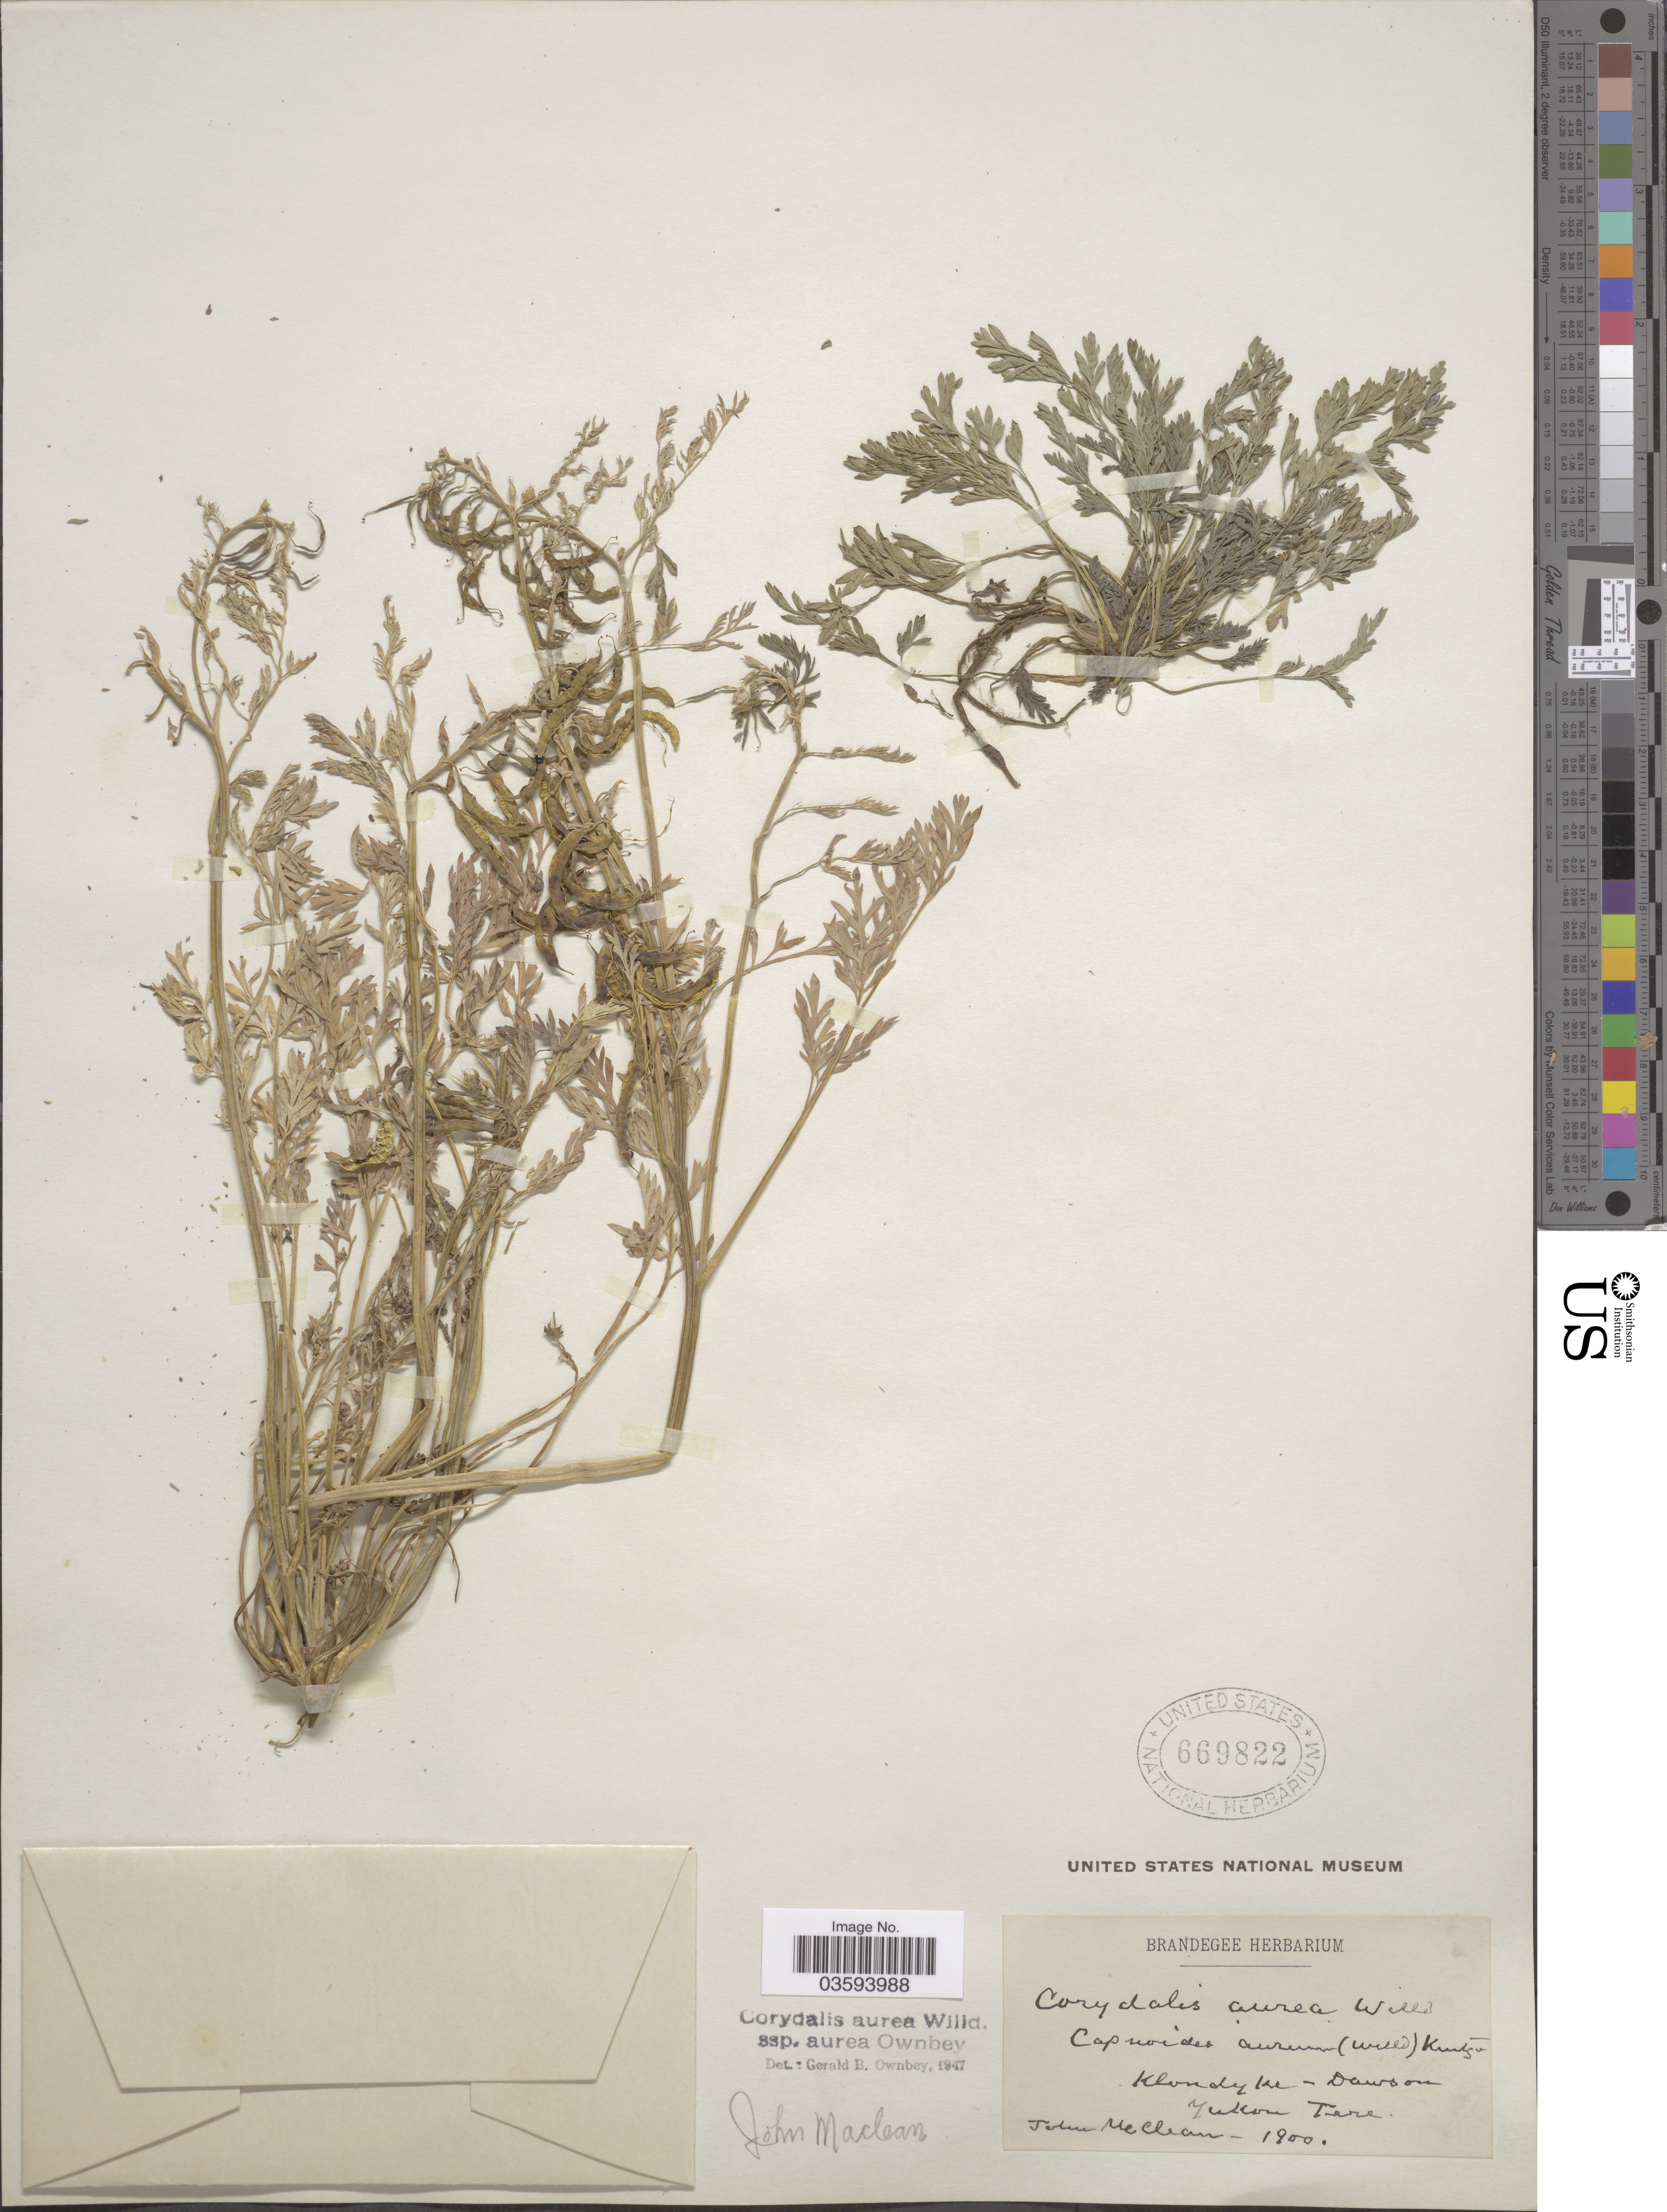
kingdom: Plantae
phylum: Tracheophyta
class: Magnoliopsida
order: Ranunculales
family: Papaveraceae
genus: Corydalis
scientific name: Corydalis aurea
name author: Willd.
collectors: J. McClean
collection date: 1900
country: Canada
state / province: Yukon Territory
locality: Klondyke - Dawson. Yukon Terr.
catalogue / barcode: US 669822